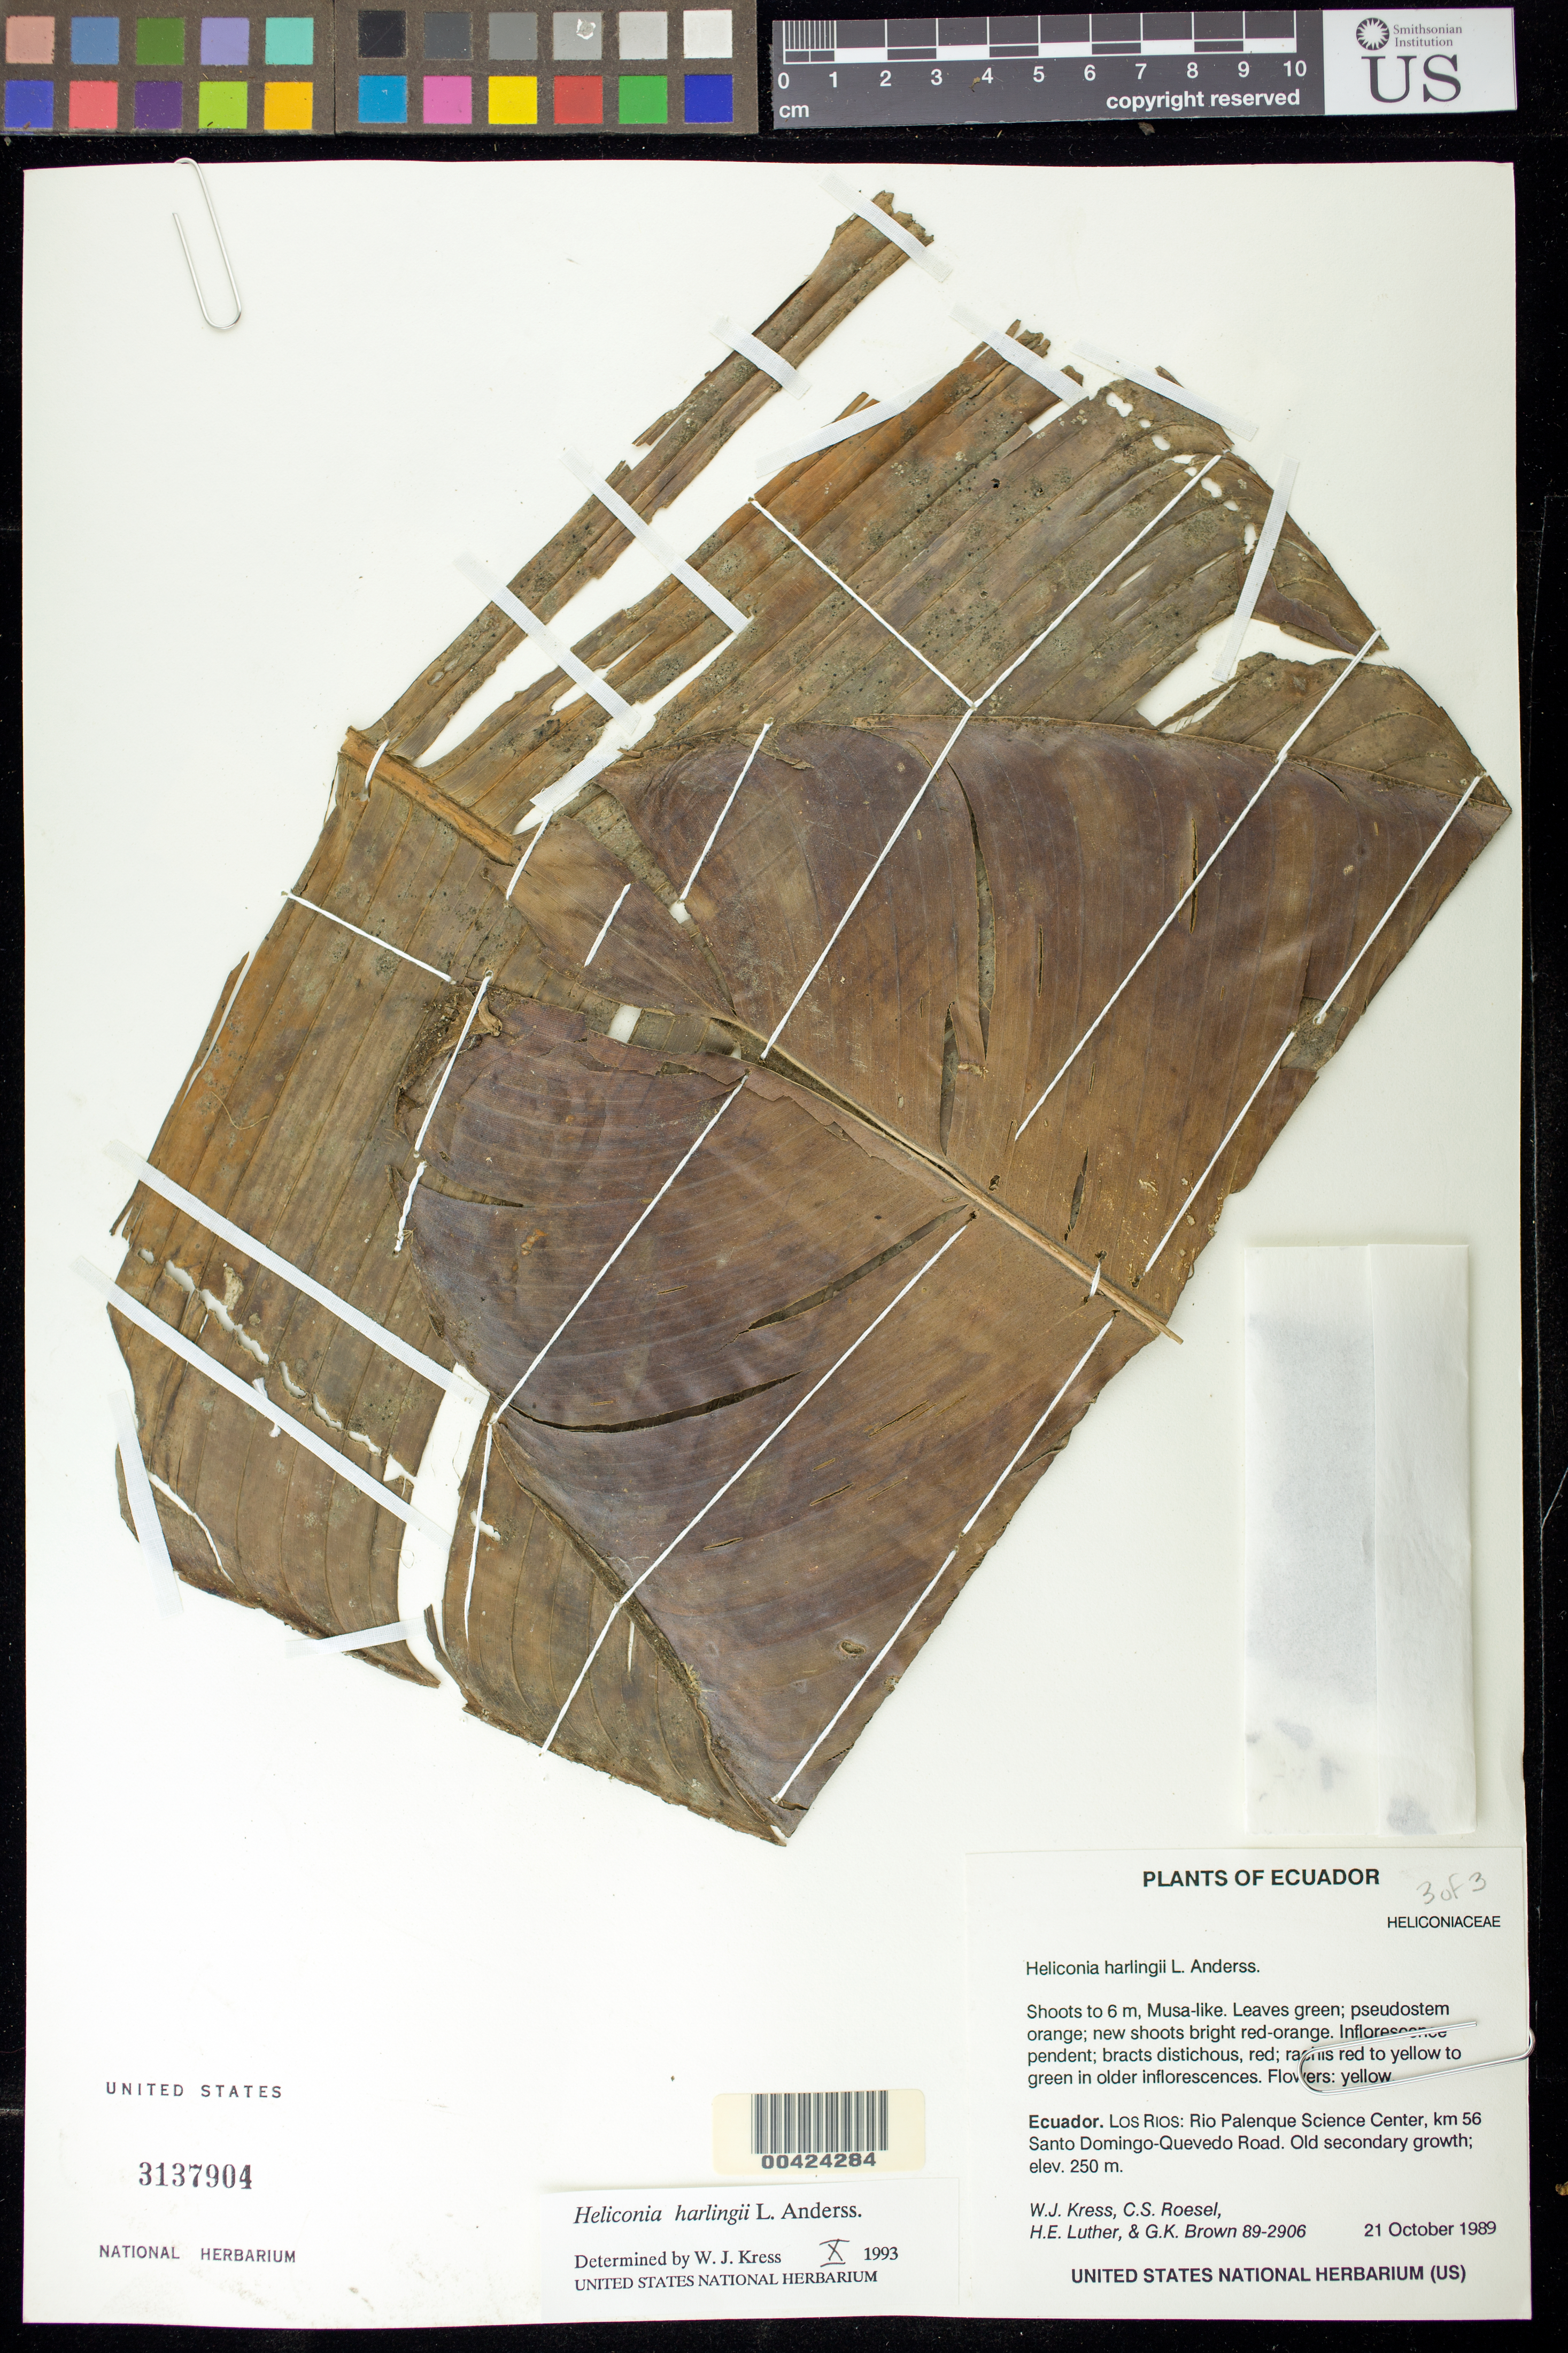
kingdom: Plantae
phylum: Tracheophyta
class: Liliopsida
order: Zingiberales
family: Heliconiaceae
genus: Heliconia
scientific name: Heliconia harlingii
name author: L. Andersson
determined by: Kress, W. J., (US), Smithsonian Institution - National Museum of Natural History (UNITED STATES)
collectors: W. J. Kress, C. S. Roesel, Harry E. Luther & G. K. Brown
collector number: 89-2906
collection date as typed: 21 Oct 1989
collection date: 1989-10-21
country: Ecuador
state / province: Los Ríos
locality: Rio palenque science center, km 56 Santo Domingo - Quevedo road.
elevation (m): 250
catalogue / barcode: US 3137904